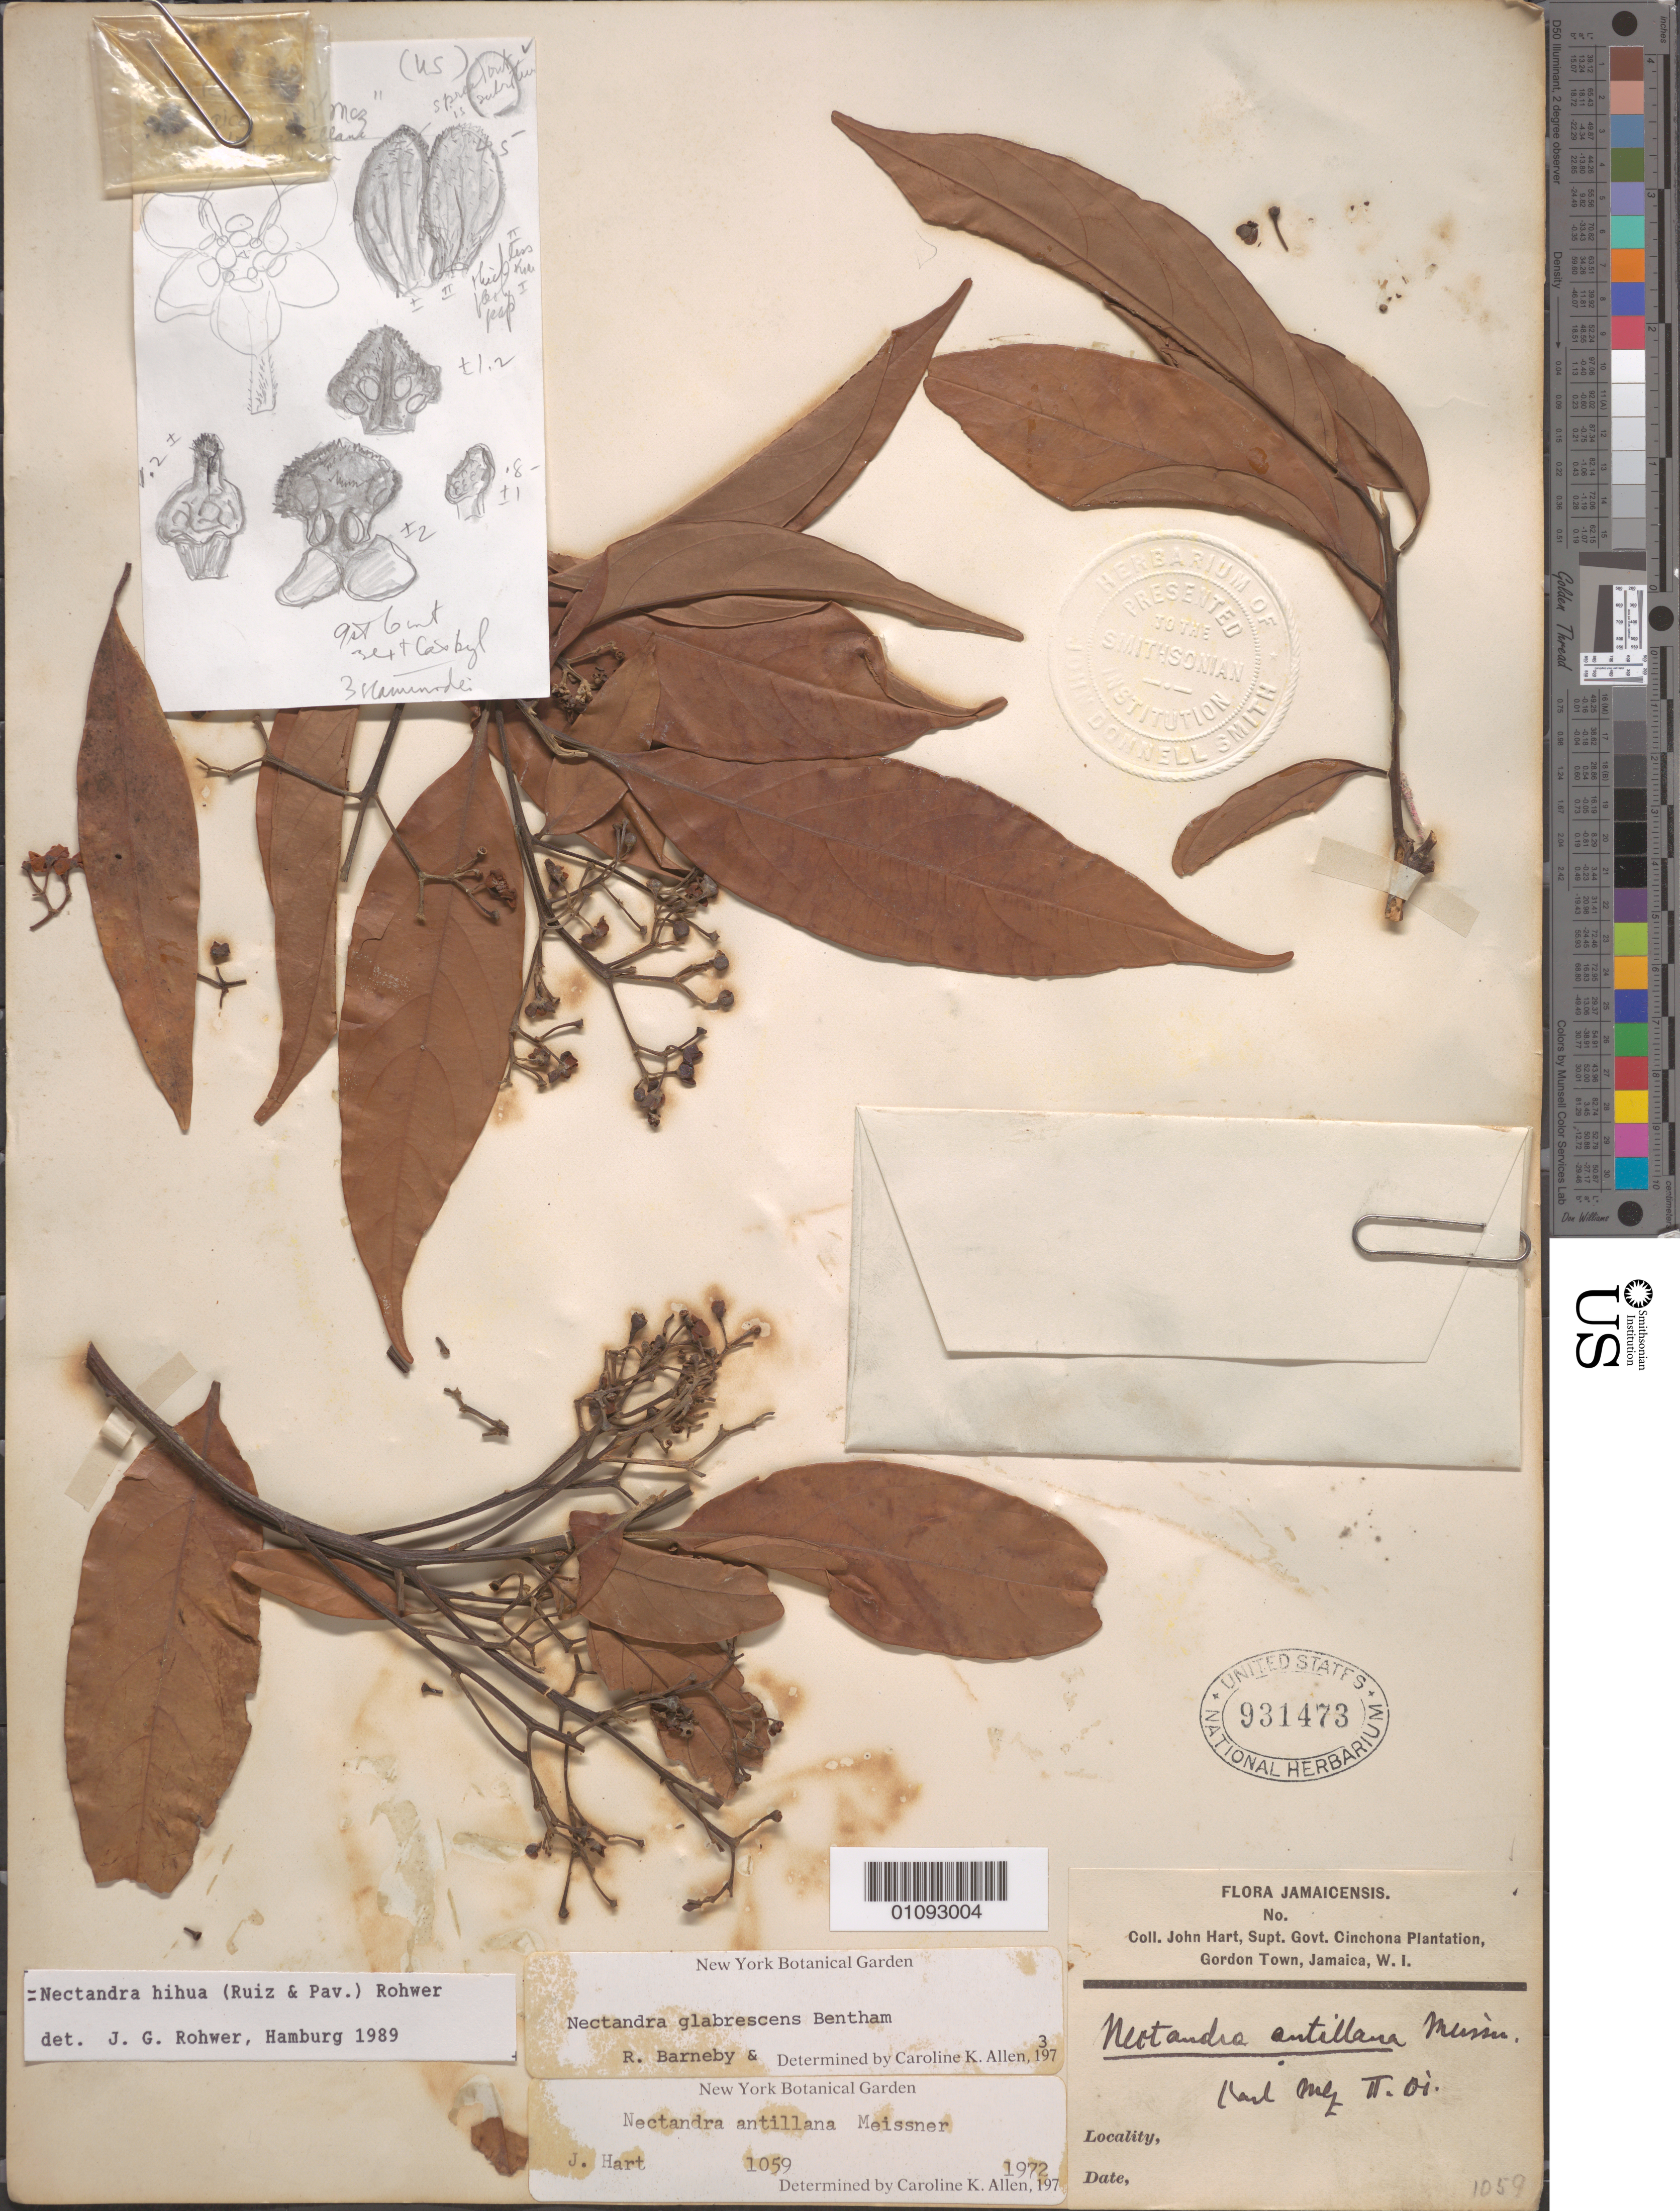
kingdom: Plantae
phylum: Tracheophyta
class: Magnoliopsida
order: Laurales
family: Lauraceae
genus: Nectandra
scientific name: Nectandra hihua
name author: (Ruiz & Pav.) Rohwer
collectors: J. Hart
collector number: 1059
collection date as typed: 1900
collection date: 1900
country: Jamaica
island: Jamaica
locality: Cinchona Plantation, Gordon Town.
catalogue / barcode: US 931473